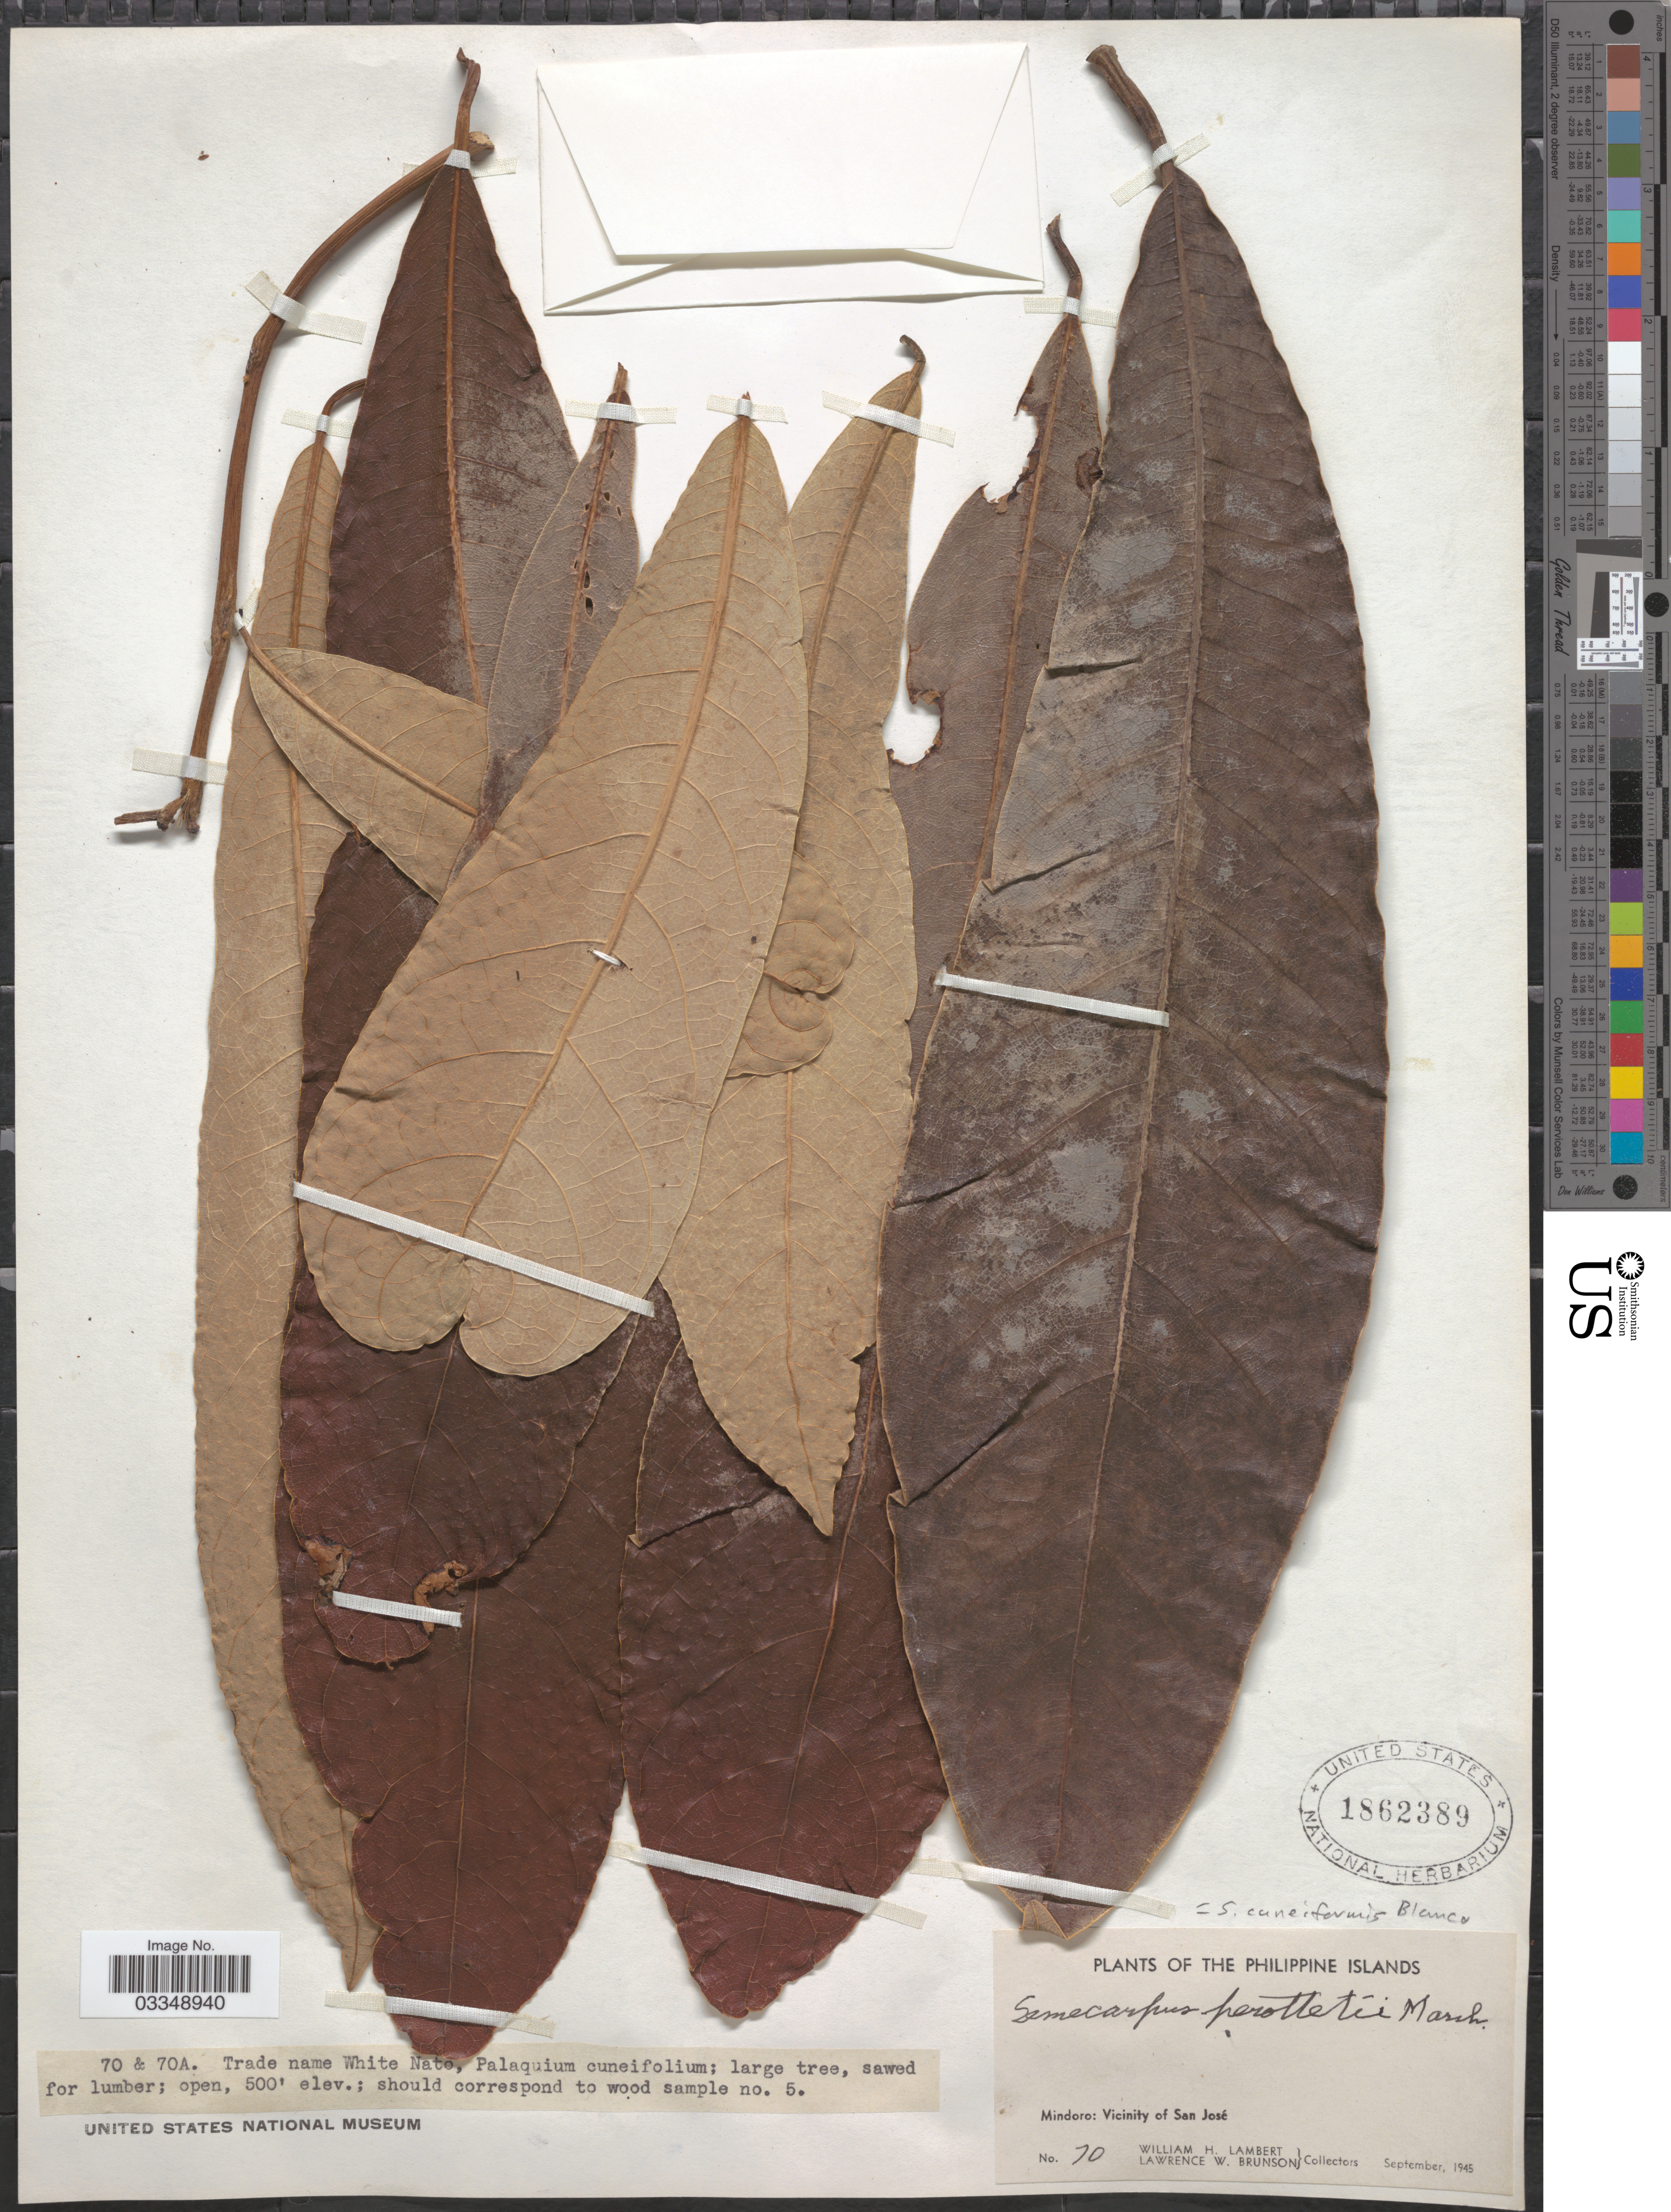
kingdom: Plantae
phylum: Tracheophyta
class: Magnoliopsida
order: Sapindales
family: Anacardiaceae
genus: Semecarpus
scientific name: Semecarpus cuneiformis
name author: Blanco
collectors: W. Lambert & L. Brunson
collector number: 70 & 70A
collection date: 1945-09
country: Philippines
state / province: Mimaropa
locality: The Philippine Islands. Mindoro: Vicinity of San José.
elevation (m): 152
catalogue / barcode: US 1862389